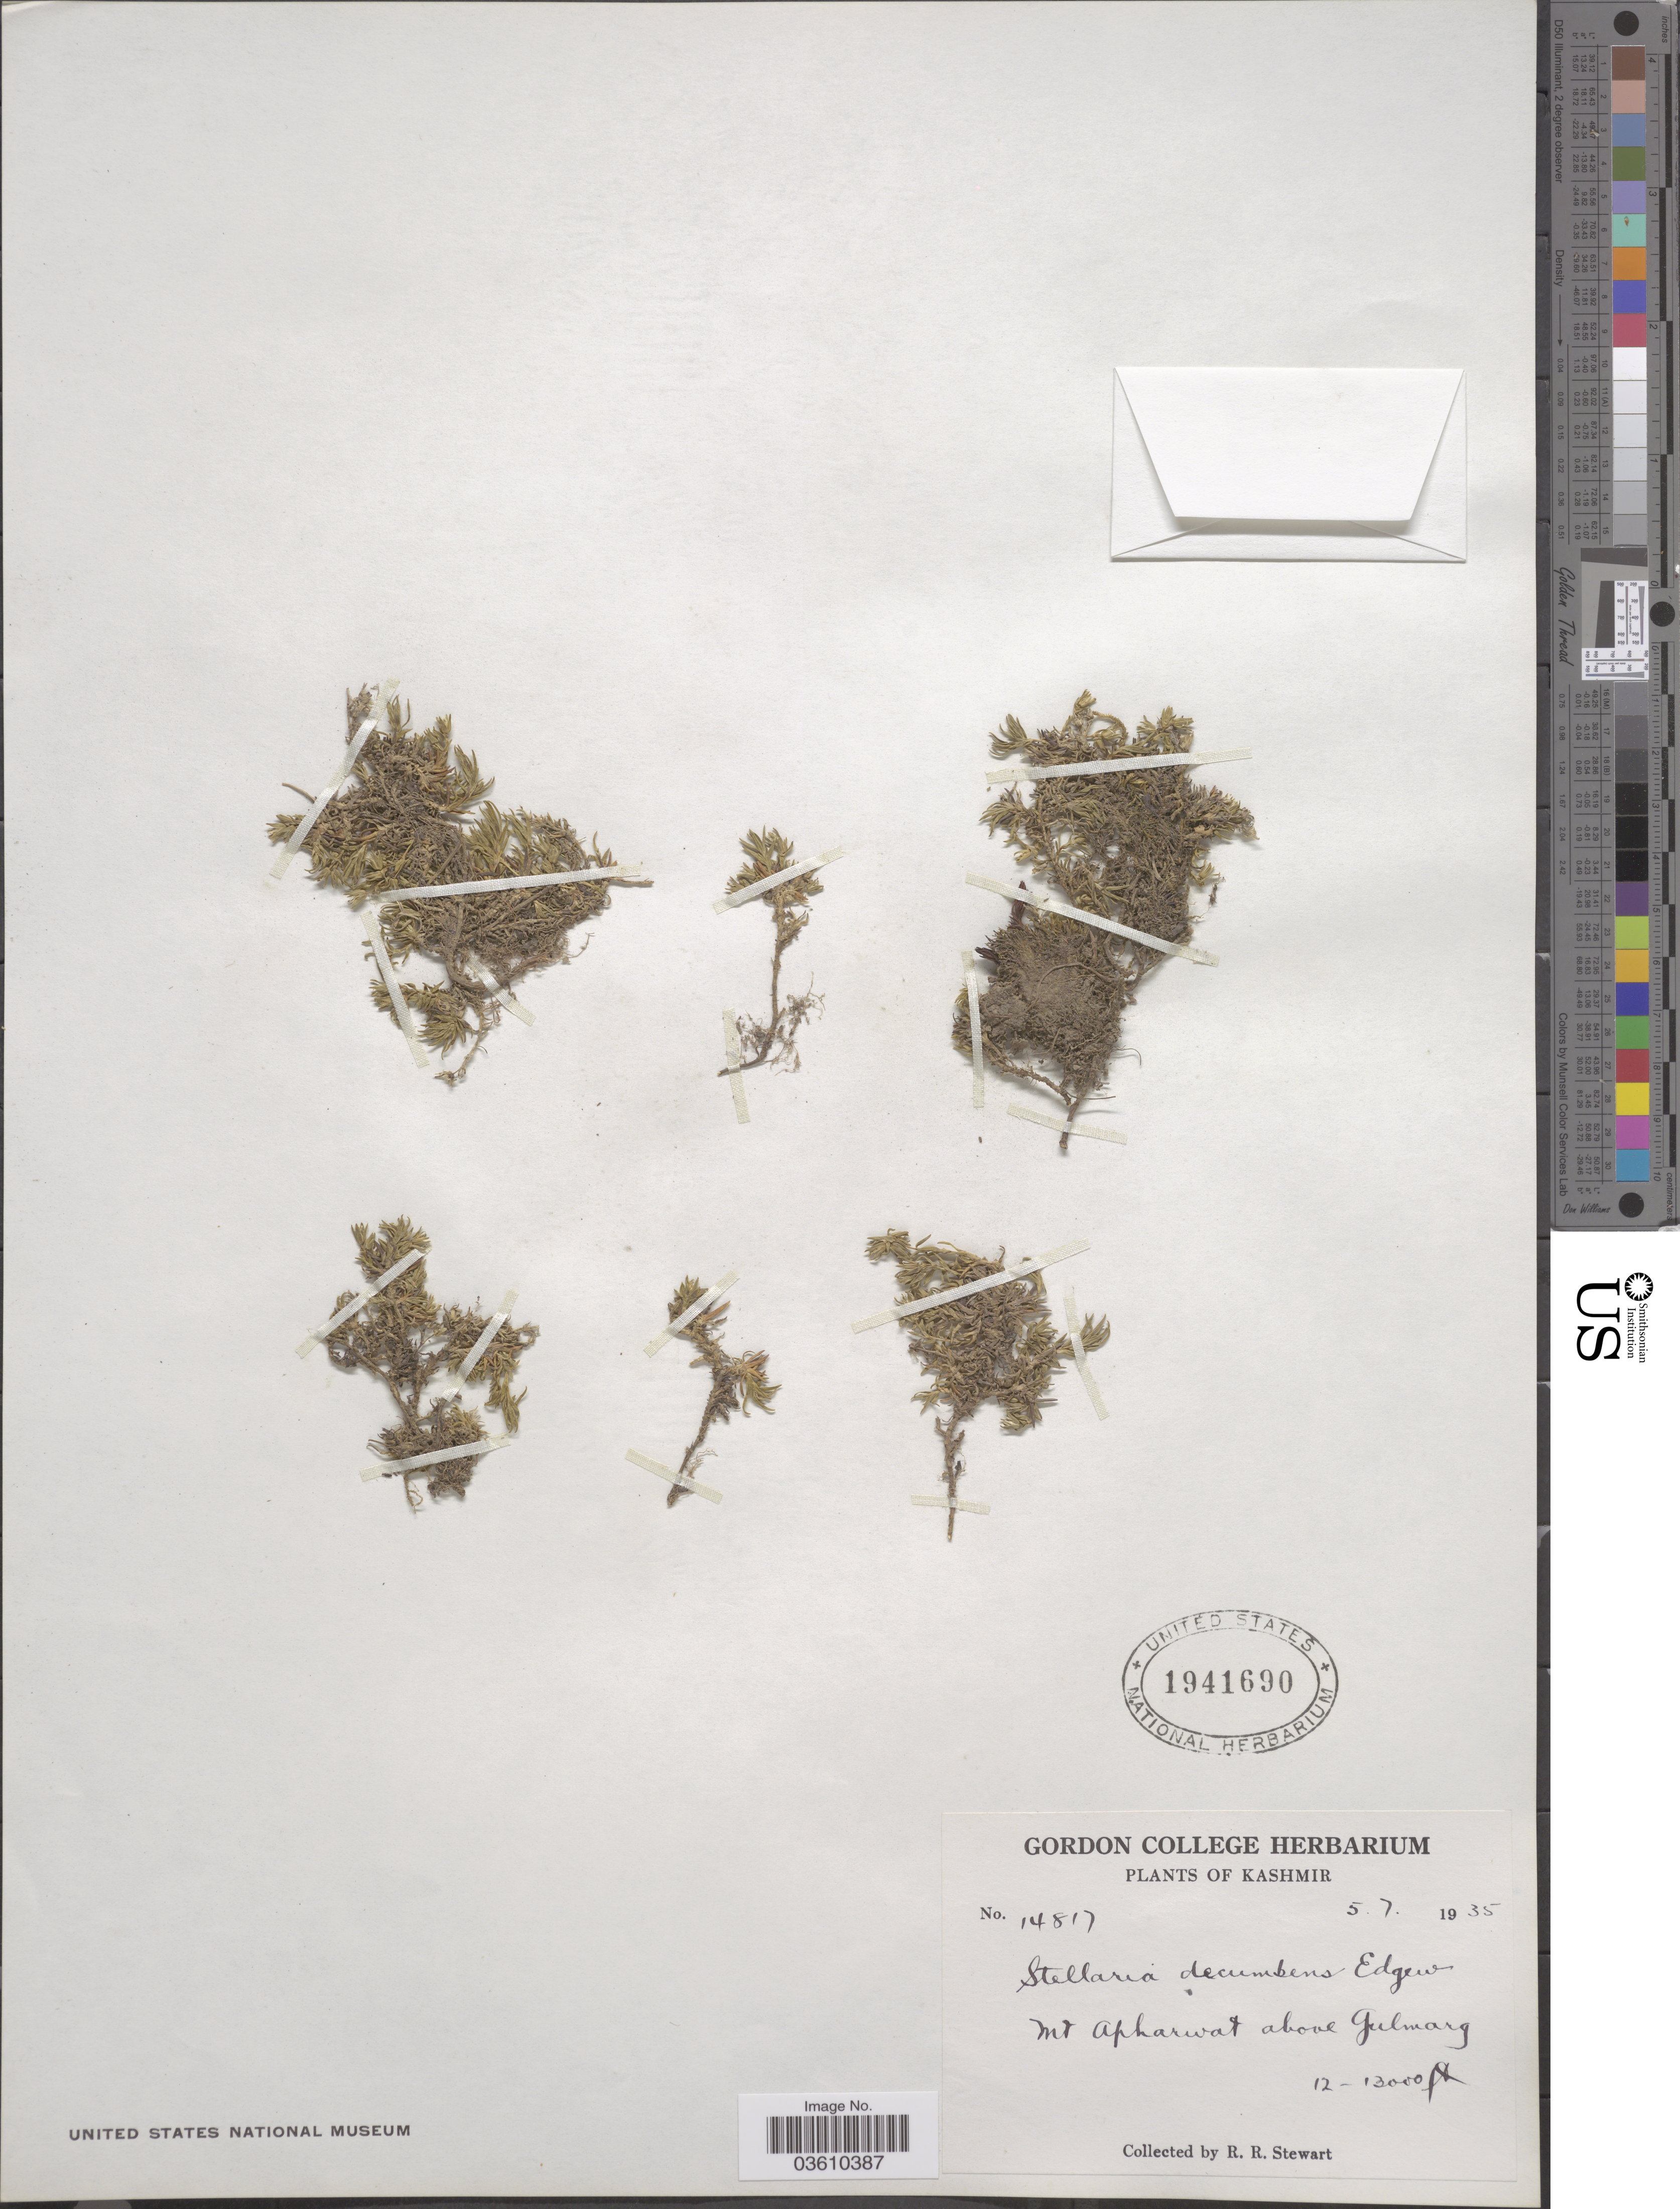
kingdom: Plantae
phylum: Tracheophyta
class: Magnoliopsida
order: Caryophyllales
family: Caryophyllaceae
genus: Stellaria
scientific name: Stellaria decumbens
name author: Edgew.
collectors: R. Stewart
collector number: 14817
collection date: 1935-07-05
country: India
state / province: Jammu and Kashmir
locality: Kashmir. Mt. Apharwat above Gulmarg.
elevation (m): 3658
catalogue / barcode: US 1941690